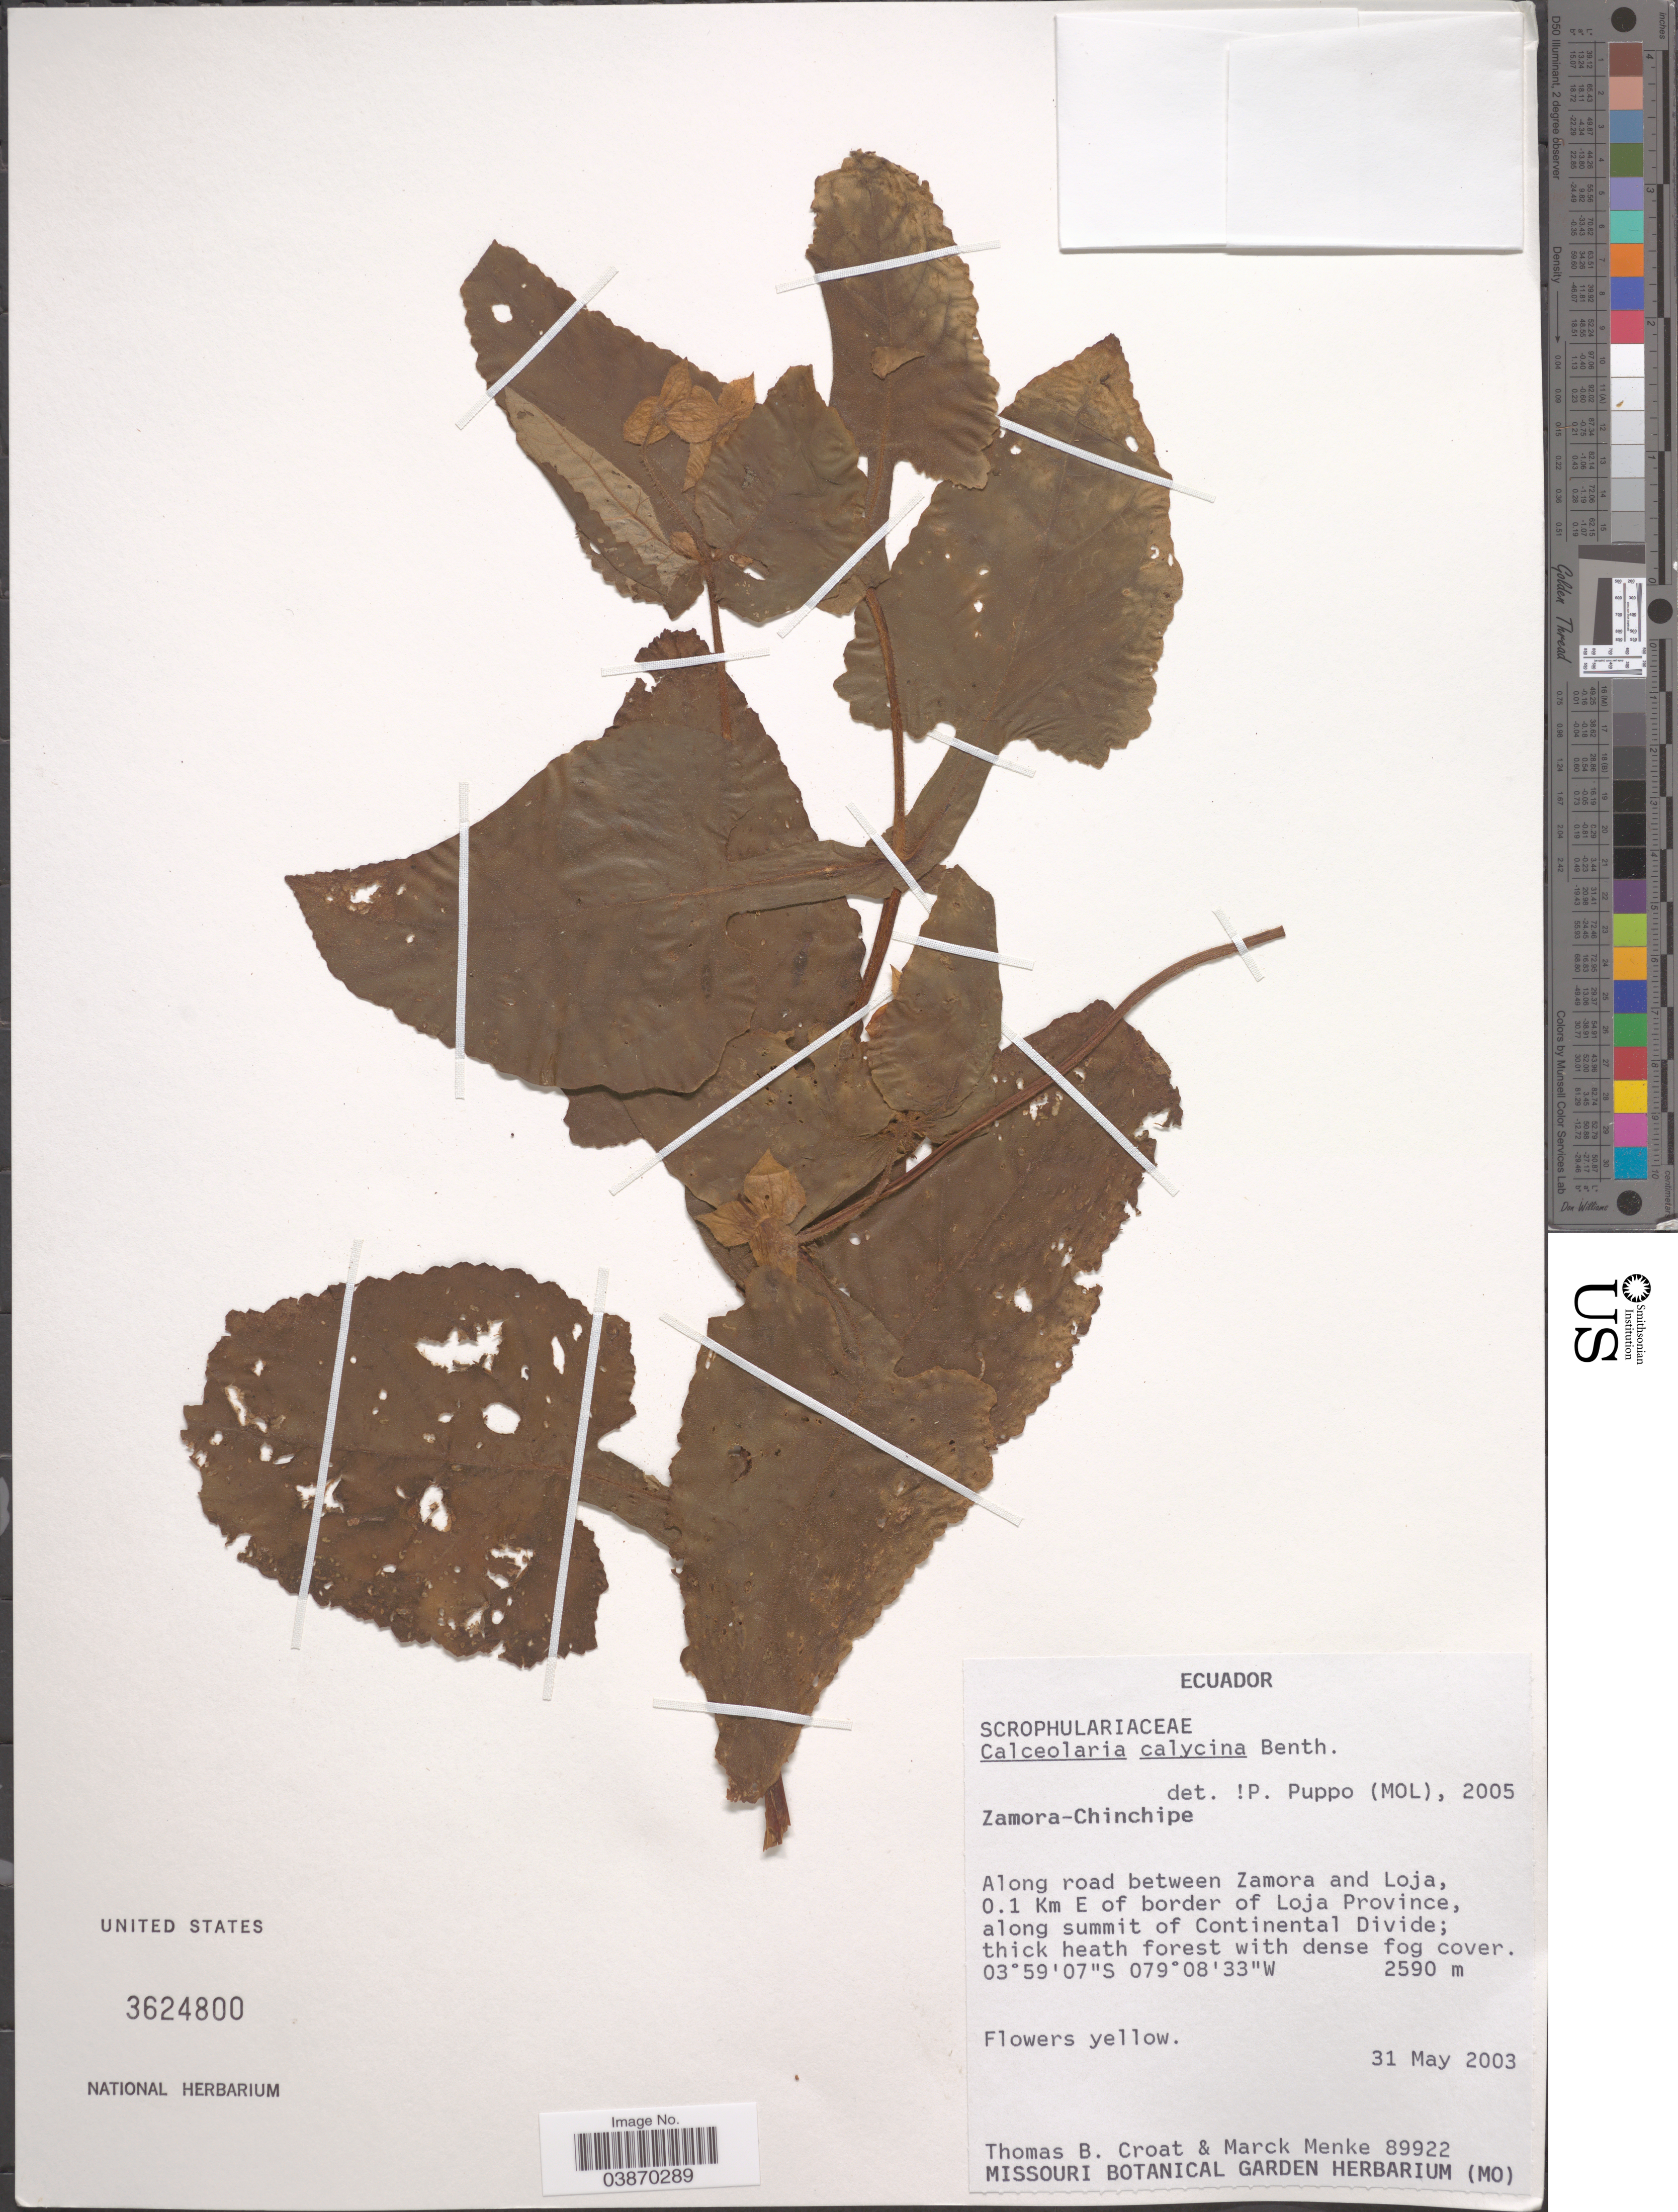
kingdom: Plantae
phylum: Tracheophyta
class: Magnoliopsida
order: Lamiales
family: Calceolariaceae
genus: Calceolaria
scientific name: Calceolaria calycina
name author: Benth.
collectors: T. B. Croat & M. Menke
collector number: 89922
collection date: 2003-05-31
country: Ecuador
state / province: Zamora-Chinchipe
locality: Along road between Zamora and Loja, 0.1 km E of border of Loja Province, along summit of Continental Divide.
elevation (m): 2590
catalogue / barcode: US 3624800